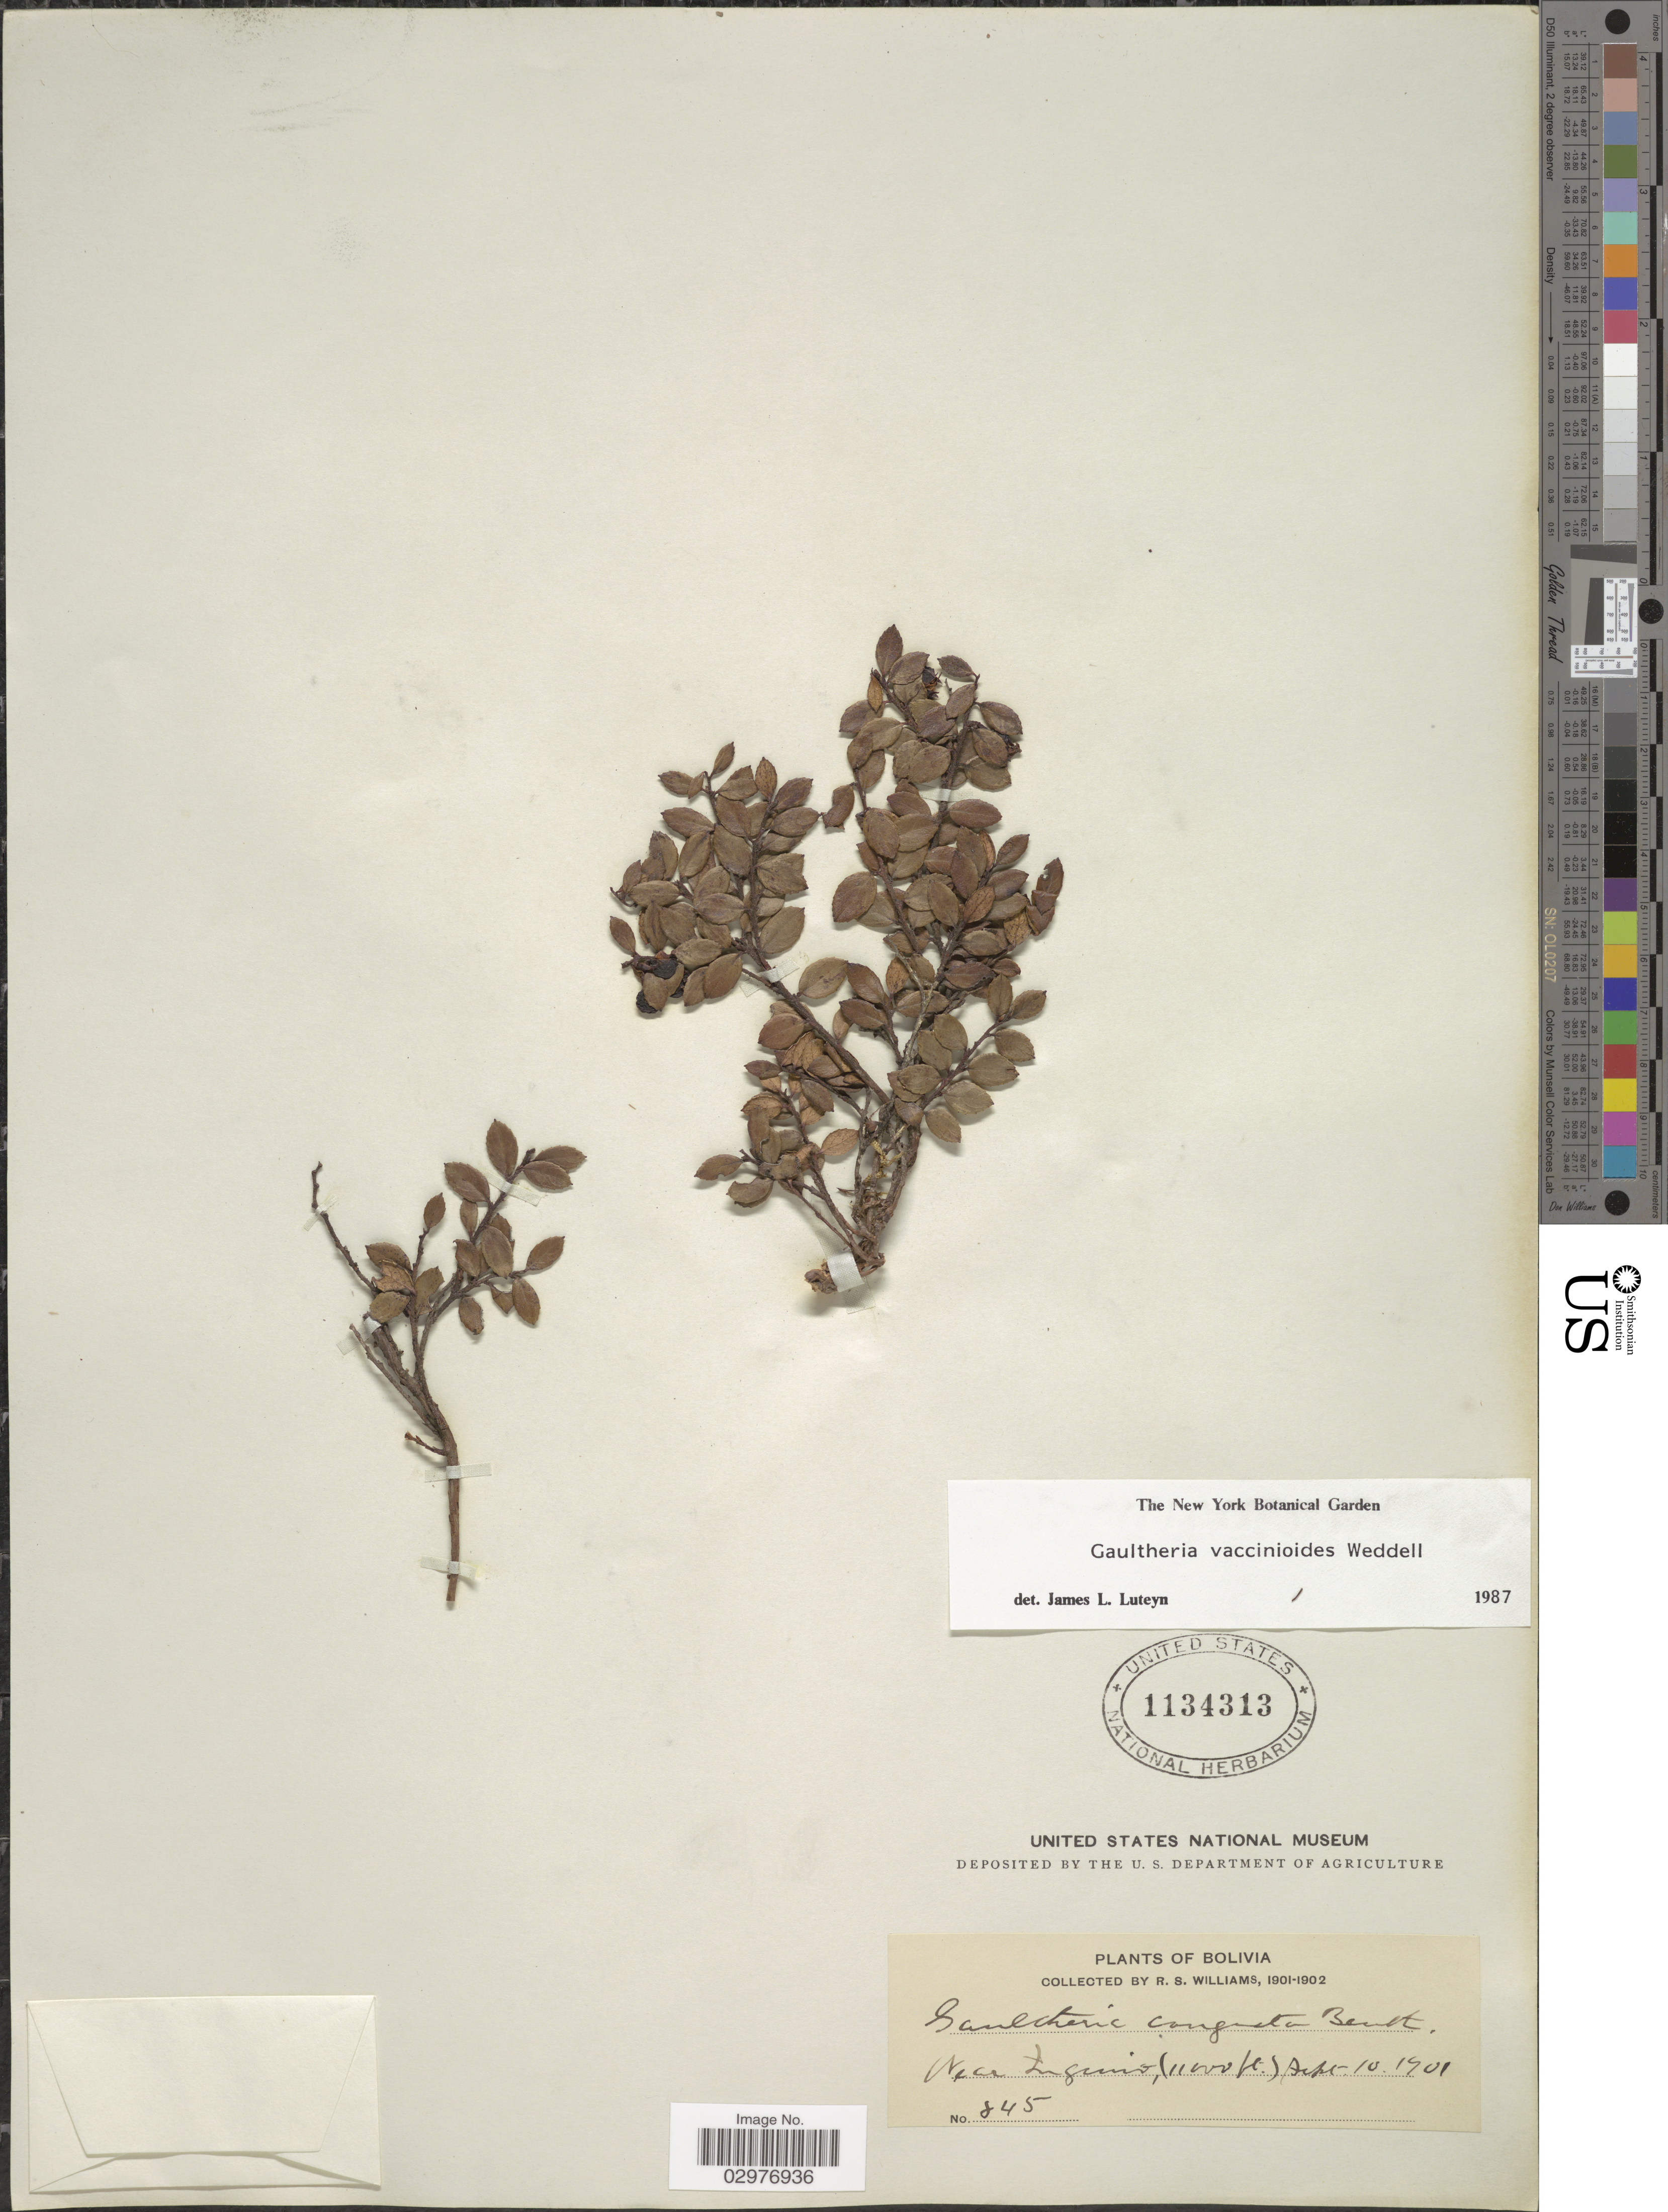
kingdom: Plantae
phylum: Tracheophyta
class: Magnoliopsida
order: Ericales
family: Ericaceae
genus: Gaultheria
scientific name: Gaultheria vaccinioides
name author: Wedd.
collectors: R. S. Williams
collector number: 845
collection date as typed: Sep. 10, 1901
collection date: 1901-09-10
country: Bolivia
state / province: La Páz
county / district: Larecaja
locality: Near Ingenio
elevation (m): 3353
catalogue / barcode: US 1134313